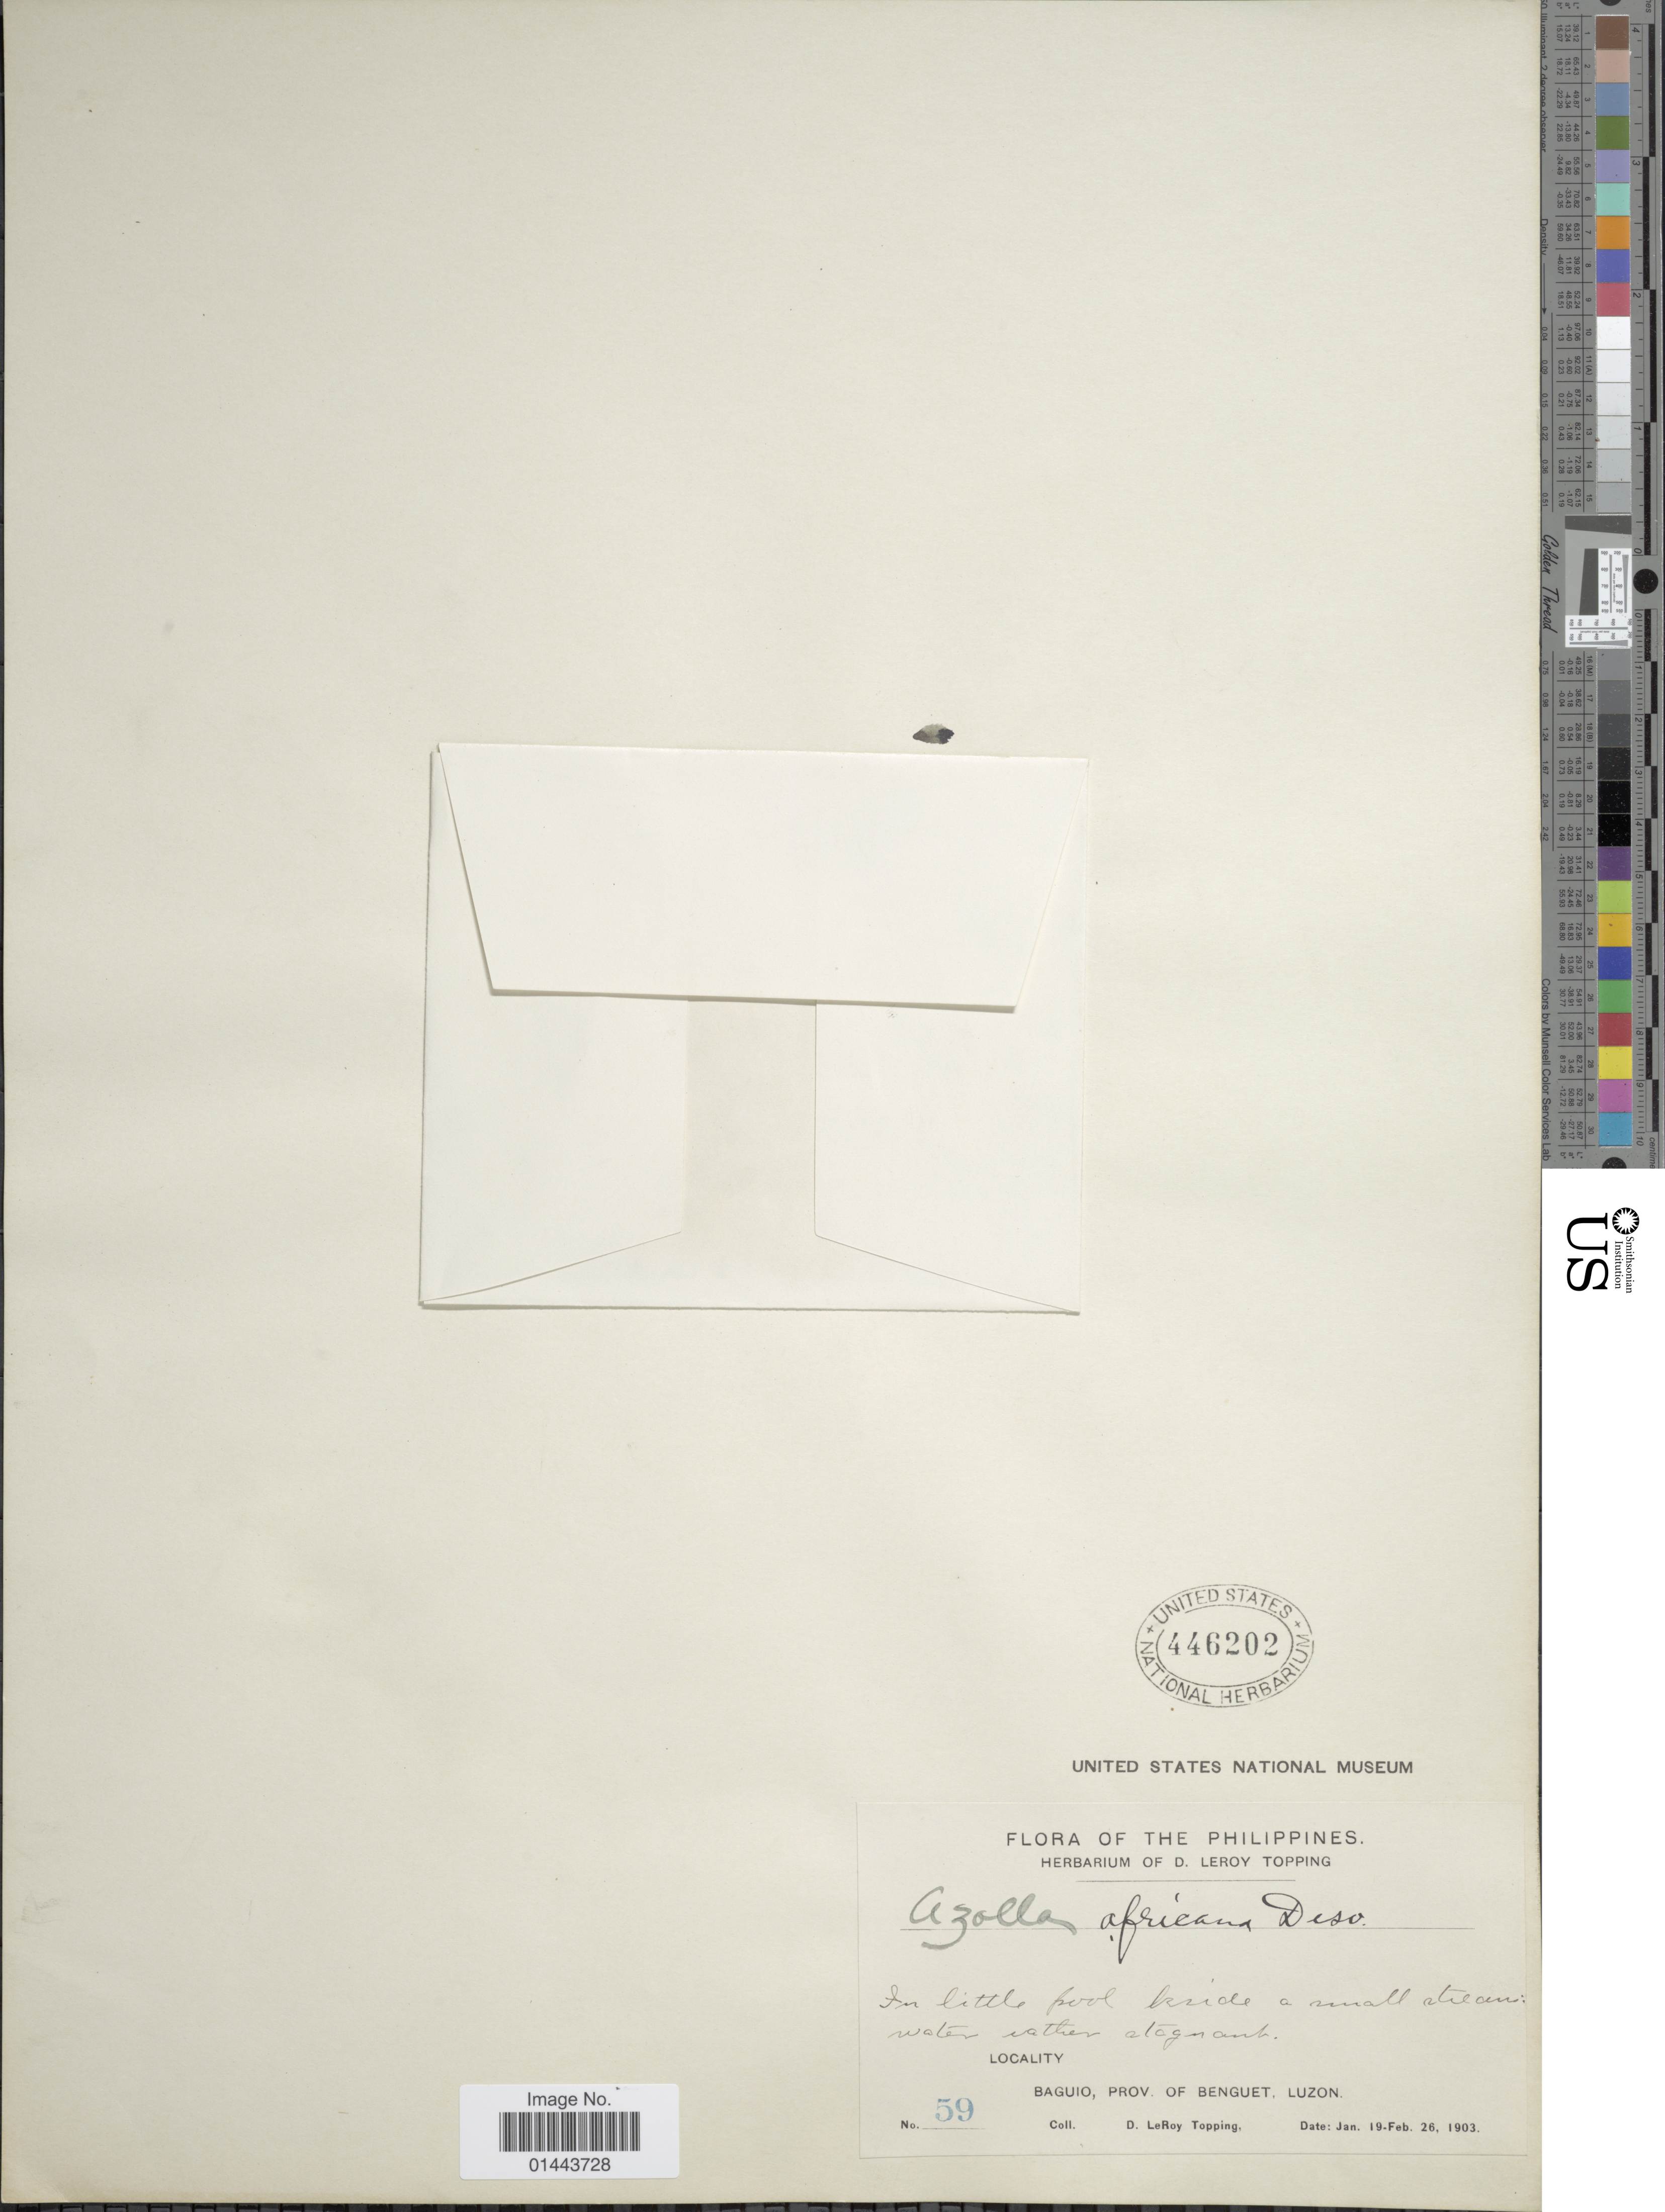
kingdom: Plantae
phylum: Tracheophyta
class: Polypodiopsida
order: Salviniales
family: Salviniaceae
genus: Azolla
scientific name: Azolla pinnata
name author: R. Br.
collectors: D. L. Topping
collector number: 59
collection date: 1903-01-19/1903-02-26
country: Philippines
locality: In little pool beside a small stream, water rather stagnant, Baguio, Prov. of Benguet, Luzon.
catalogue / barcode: US 446202